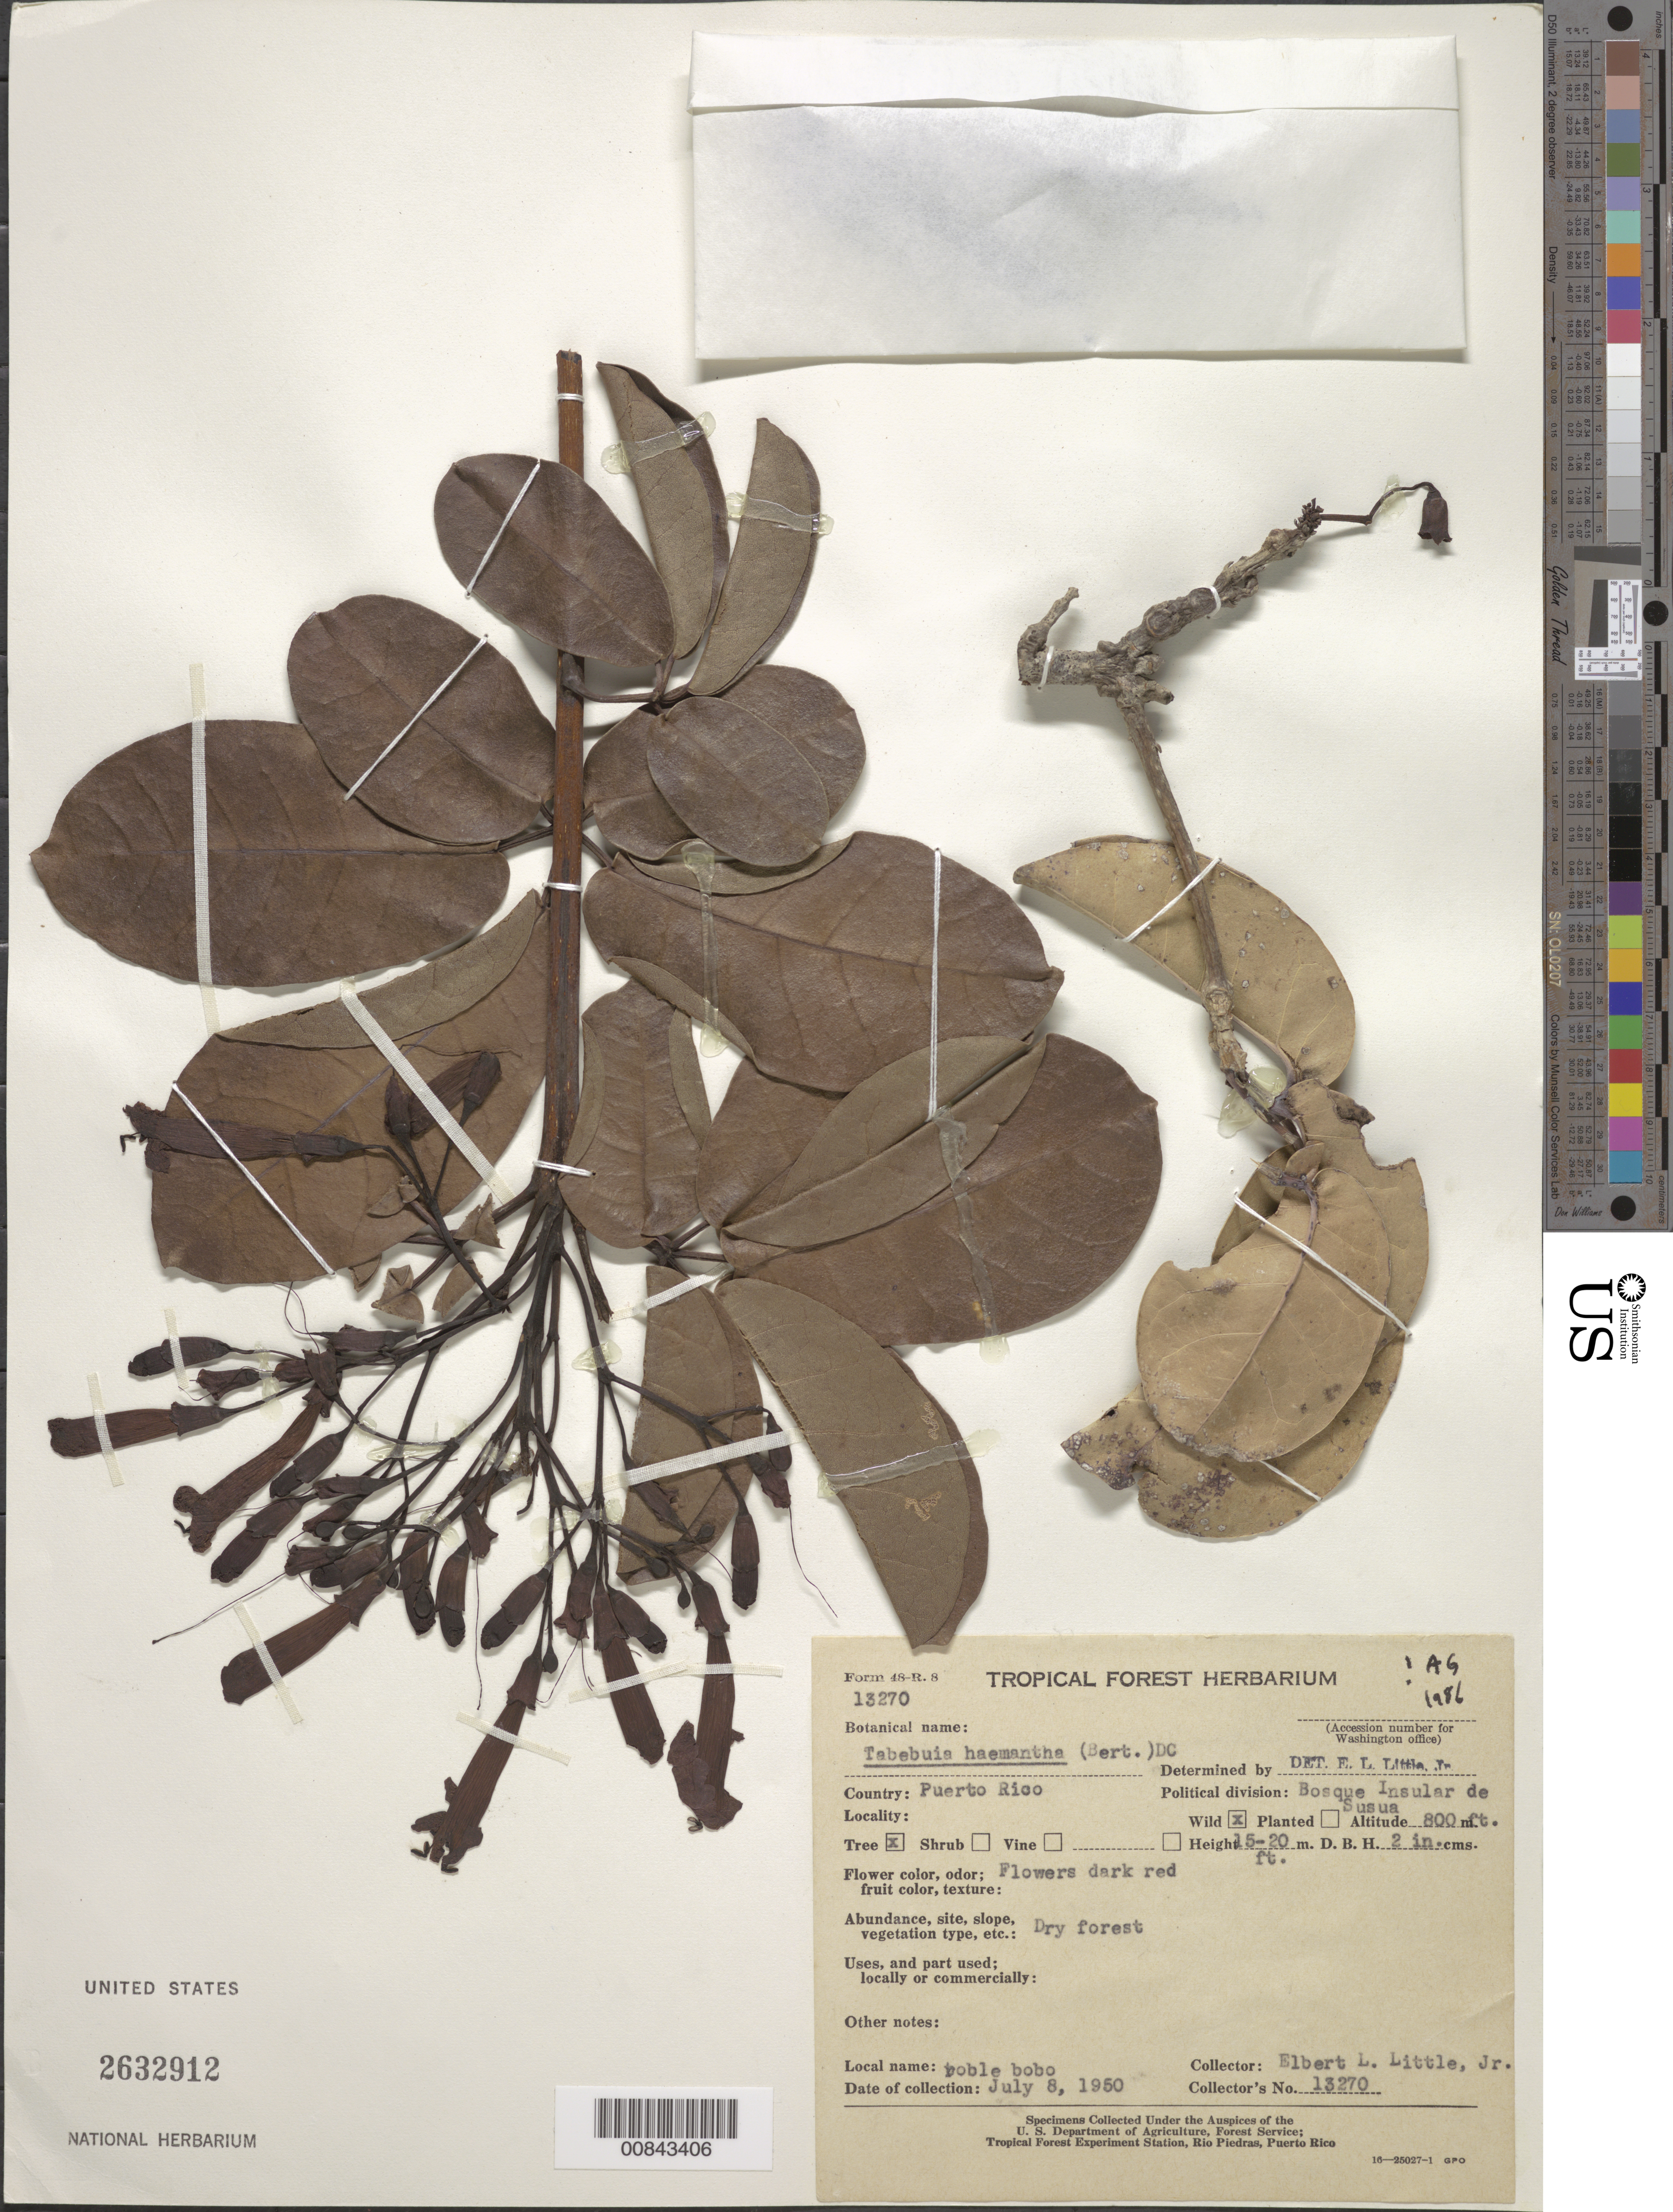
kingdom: Plantae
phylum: Tracheophyta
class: Magnoliopsida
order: Lamiales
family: Bignoniaceae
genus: Tabebuia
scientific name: Tabebuia haemantha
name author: (Bertero ex Spreng.) DC.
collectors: E. L. Little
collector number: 13270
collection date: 1950-07-08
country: Puerto Rico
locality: Bosque Insular de Susua.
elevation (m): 244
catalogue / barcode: US 2632912